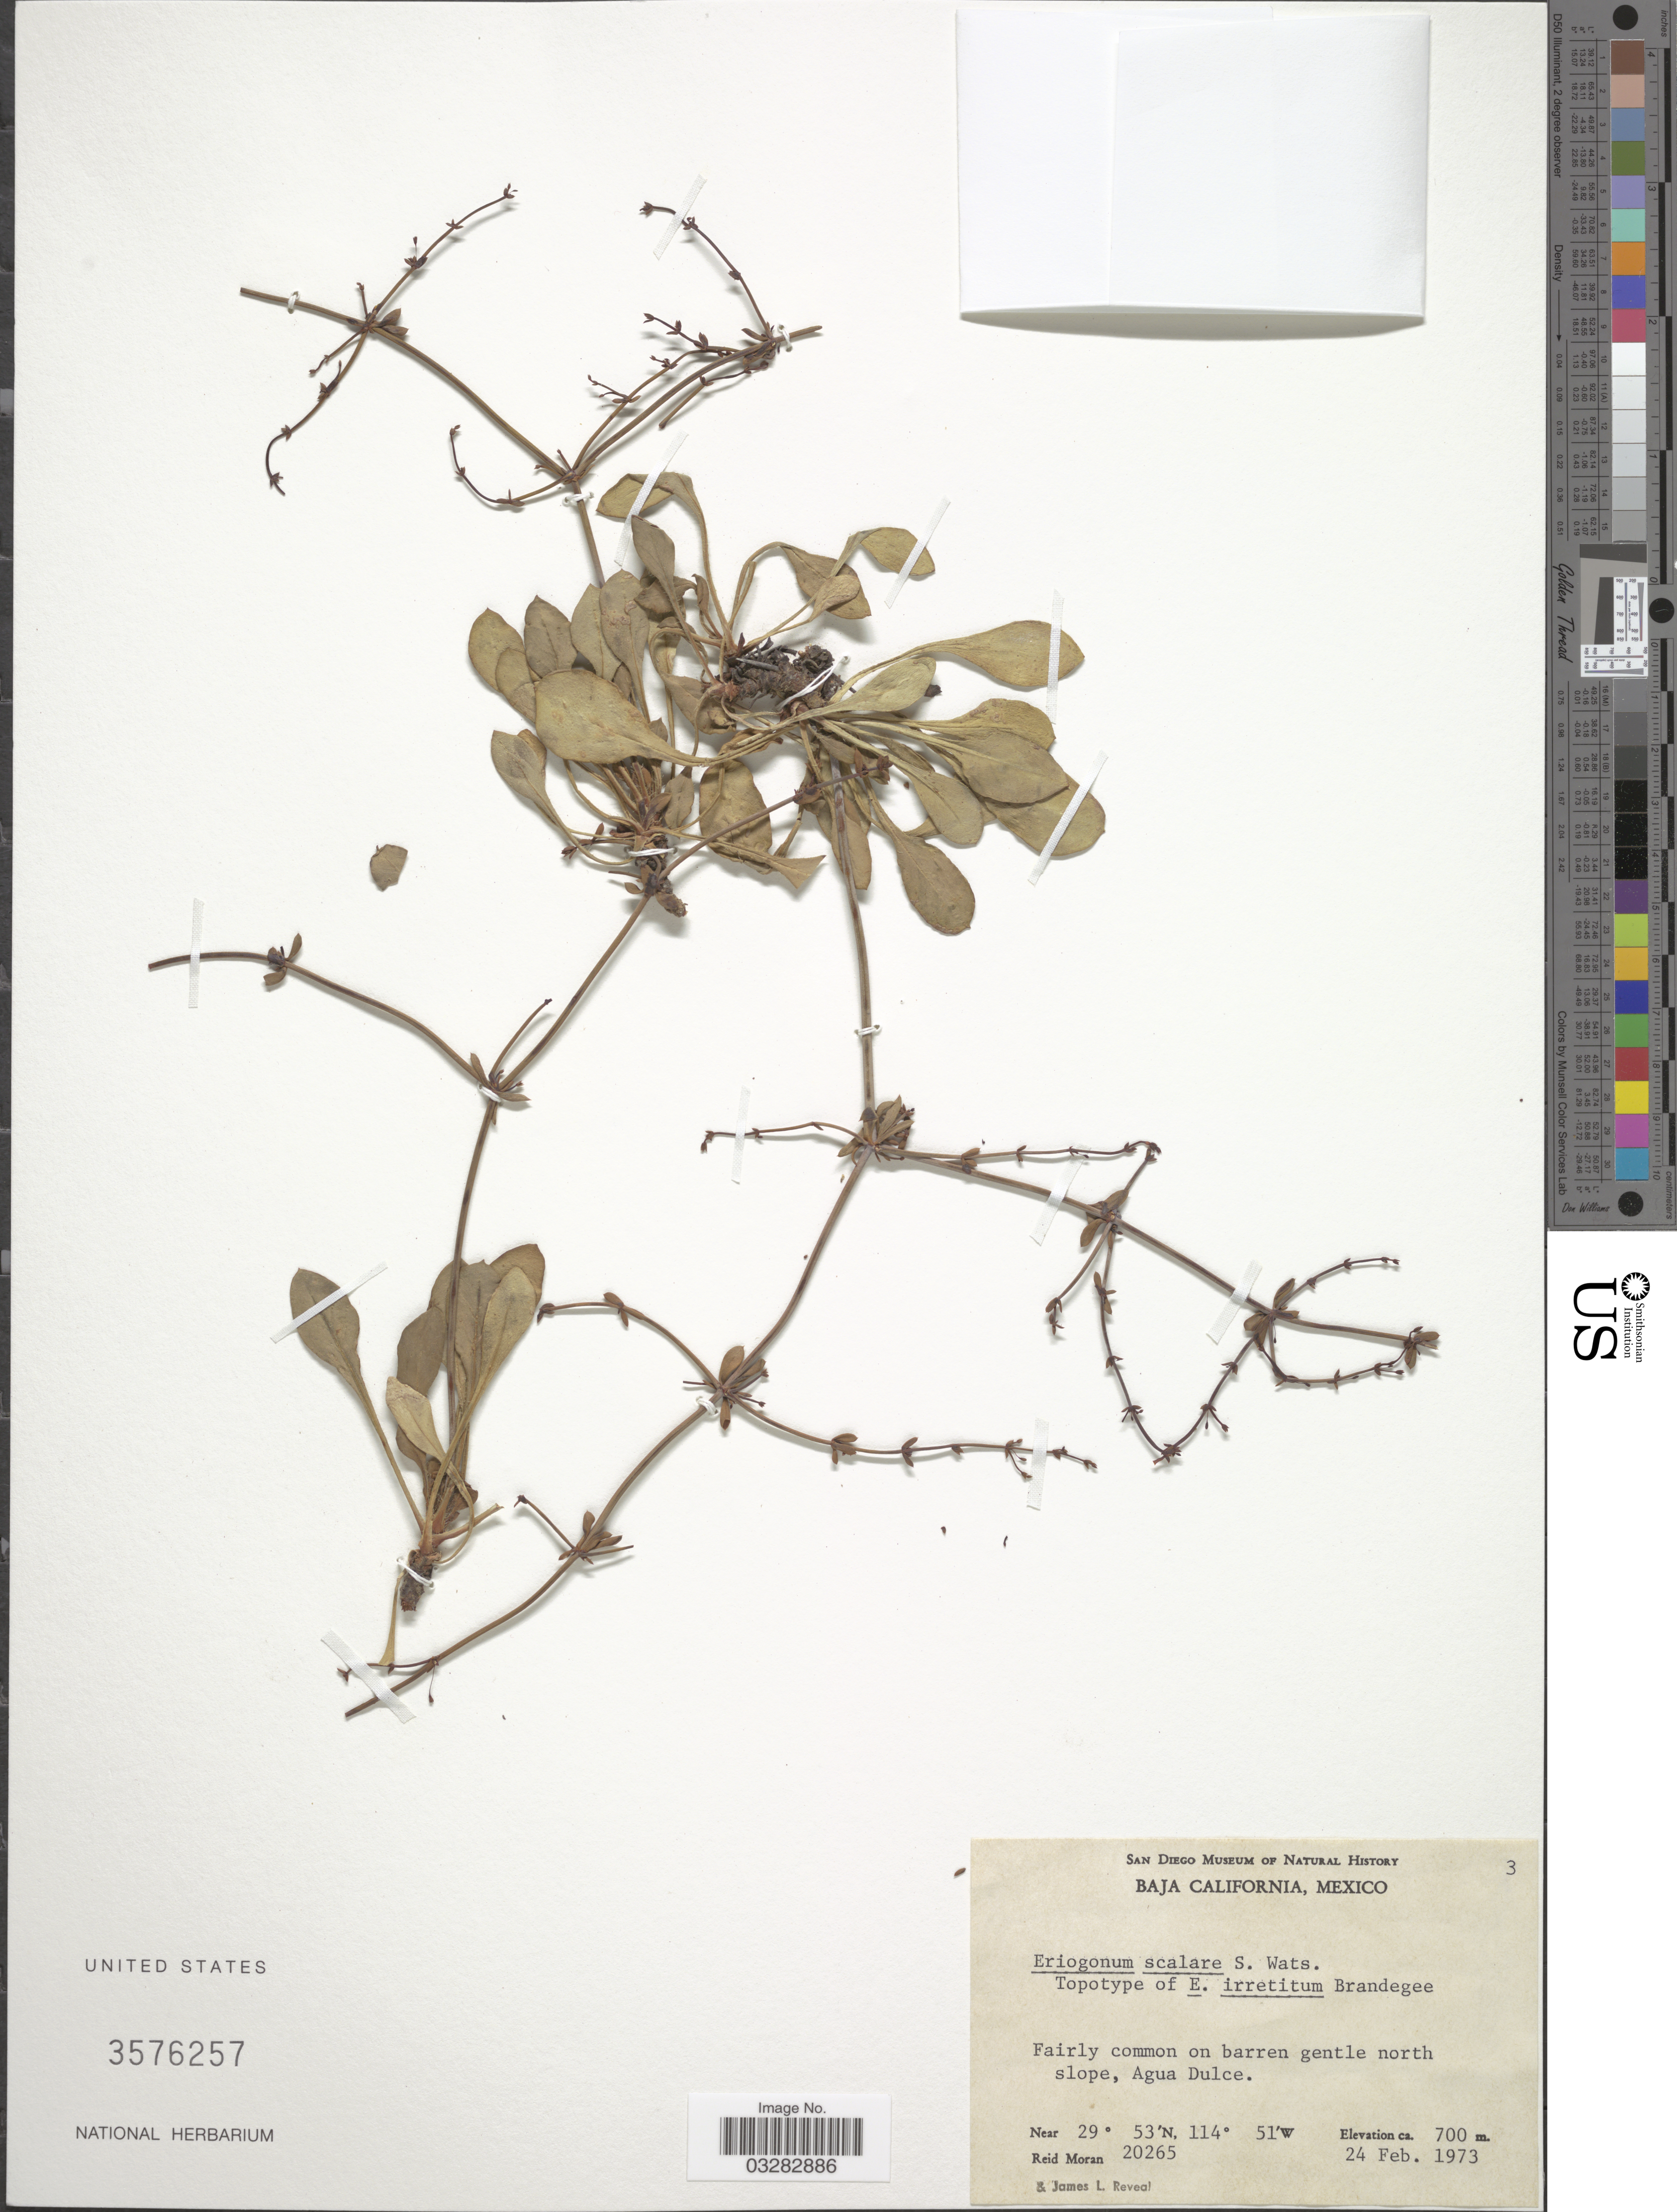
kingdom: Plantae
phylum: Tracheophyta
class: Magnoliopsida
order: Caryophyllales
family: Polygonaceae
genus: Eriogonum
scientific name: Eriogonum scalare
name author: S. Watson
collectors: R. V. Moran & J. L. Reveal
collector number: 20265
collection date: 1973-02-24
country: Mexico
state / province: Baja California Norte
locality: North slope, Agua Dulce.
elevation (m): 700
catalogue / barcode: US 3576257